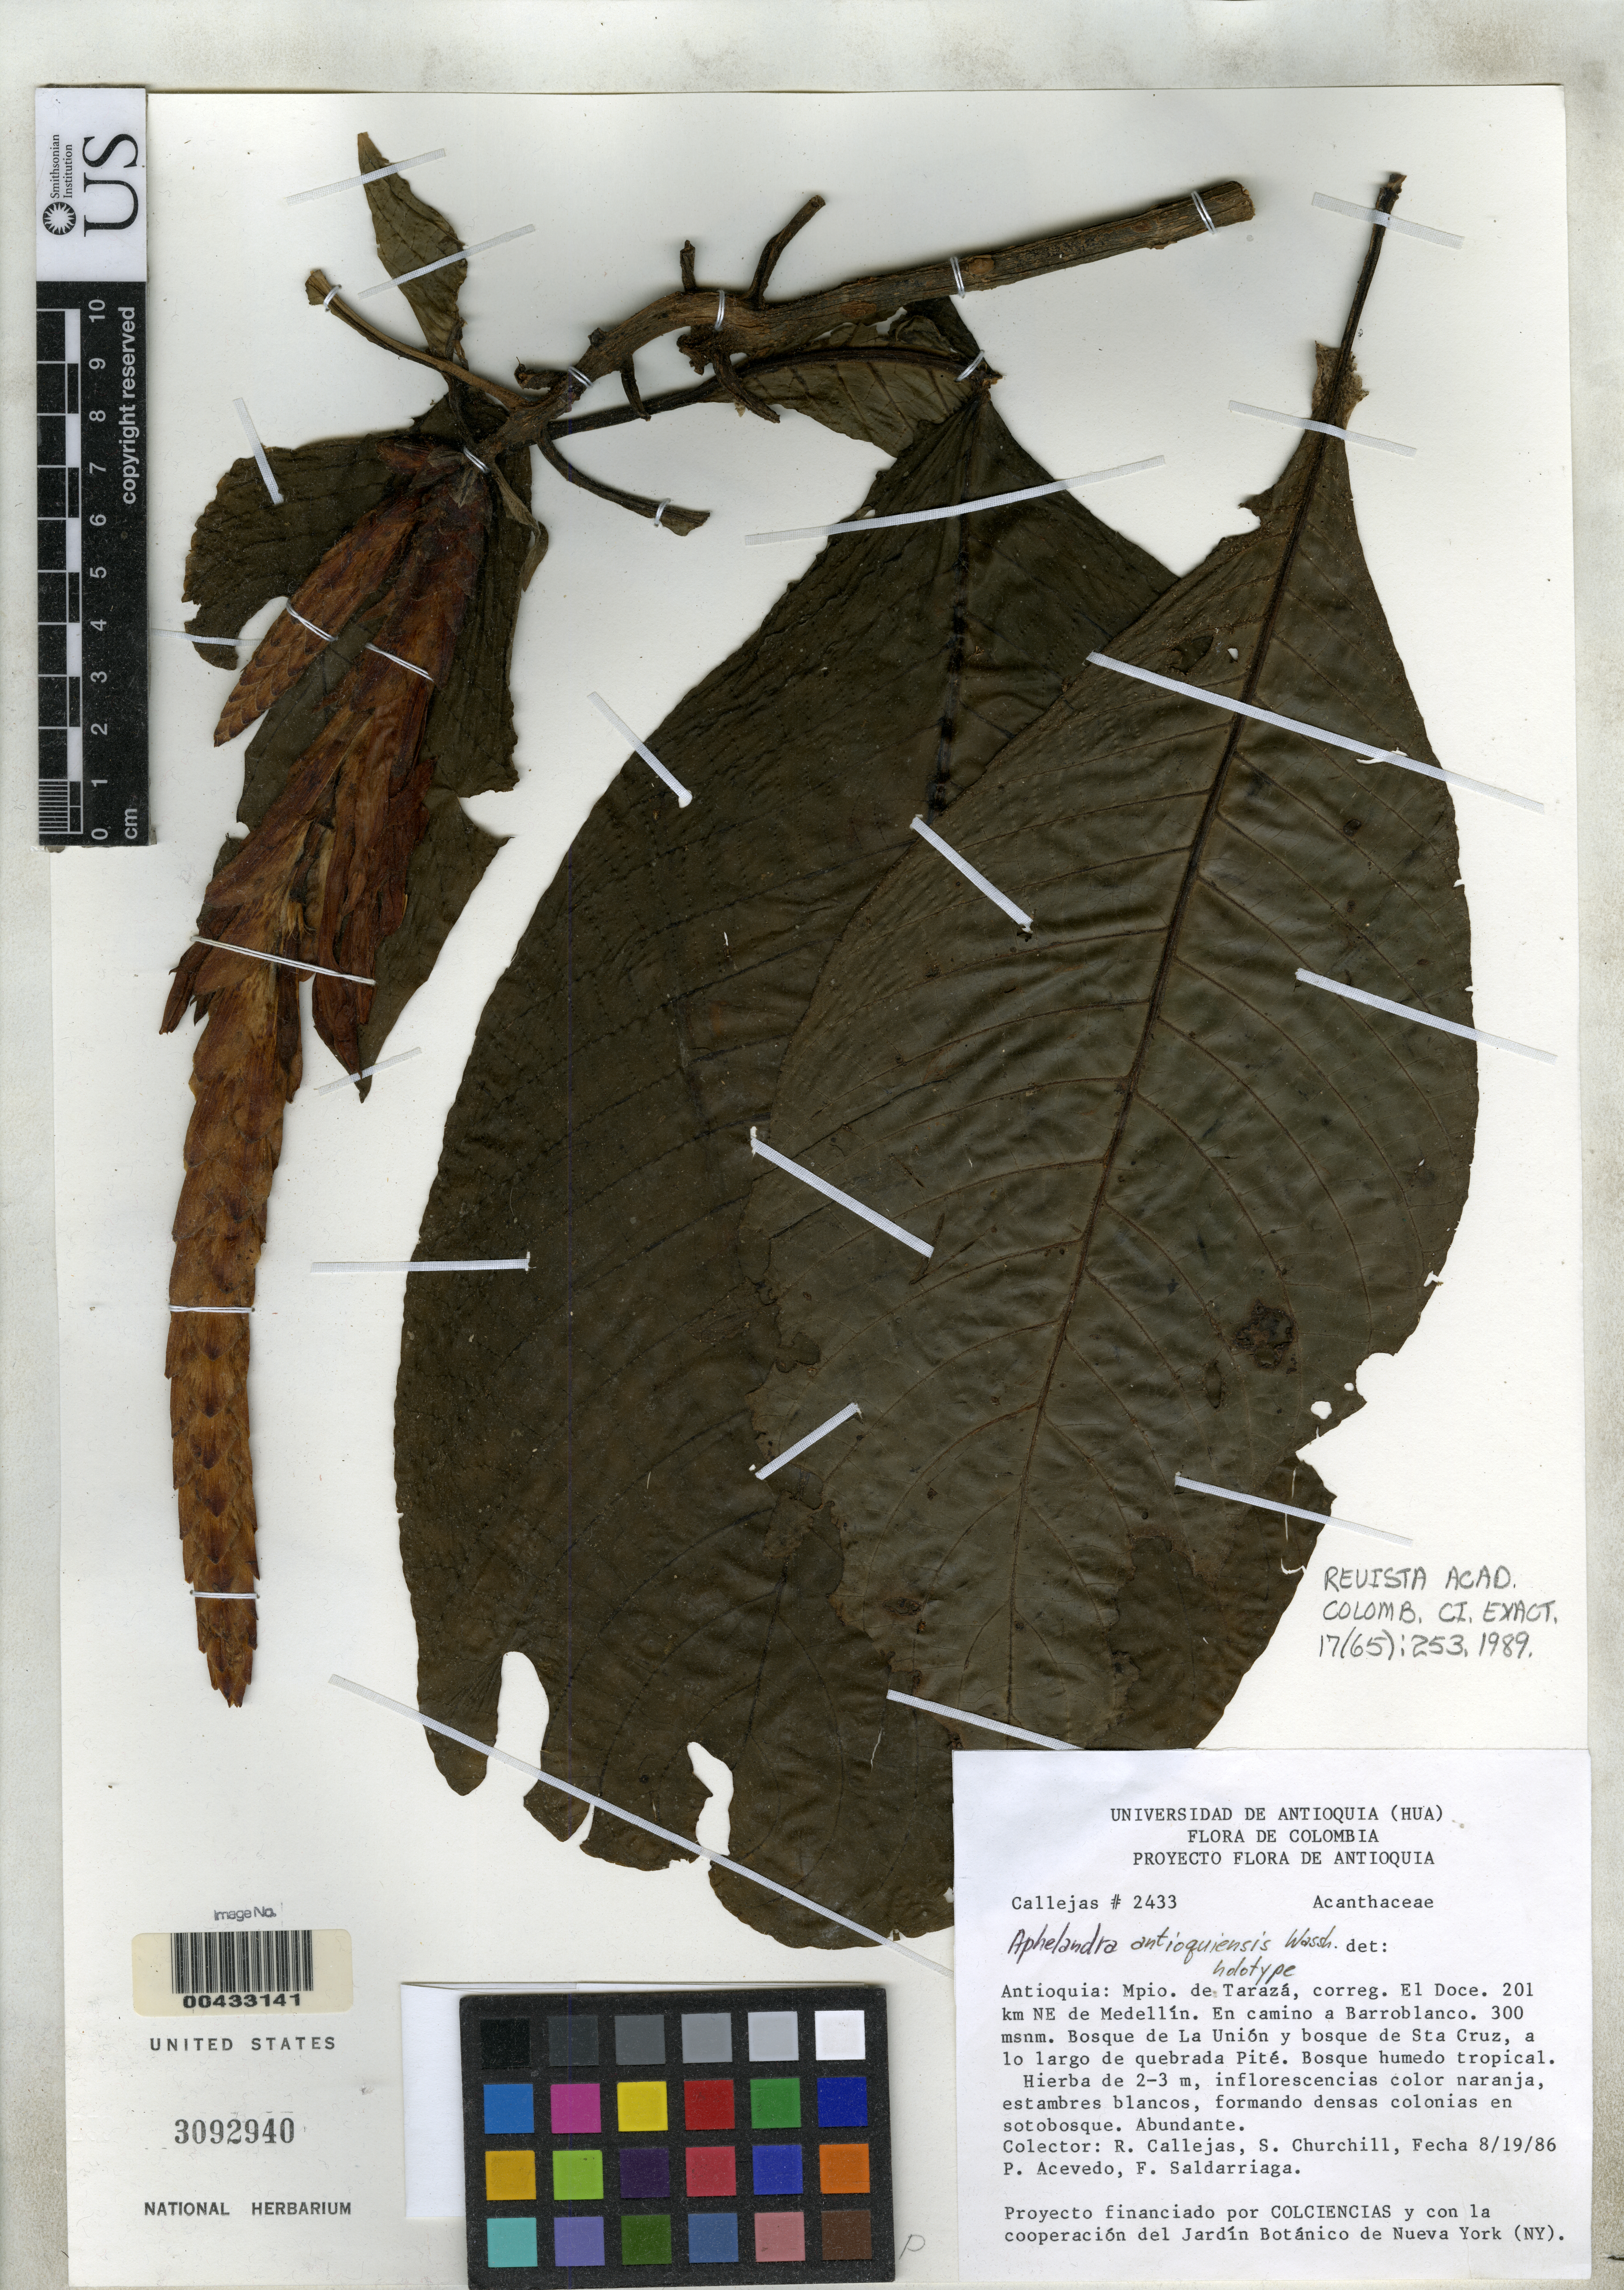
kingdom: Plantae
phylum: Tracheophyta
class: Magnoliopsida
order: Lamiales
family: Acanthaceae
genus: Aphelandra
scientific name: Aphelandra antioquiensis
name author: Wassh.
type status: Holotype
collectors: R. Callejas, S. Churchill, P. Acevedo-Rodr. & F. Saldarriaga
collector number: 2433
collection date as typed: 19 Aug 1986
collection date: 1986-08-19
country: Colombia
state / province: Antioquia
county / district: Taraza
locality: Correg. El Doce, 201 km NEde Medellin, Camino a Barroblanca, Bosques de La Union y Sta Cruz, Largo de La Quebrada Pite.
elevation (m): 300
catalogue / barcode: US 3092940